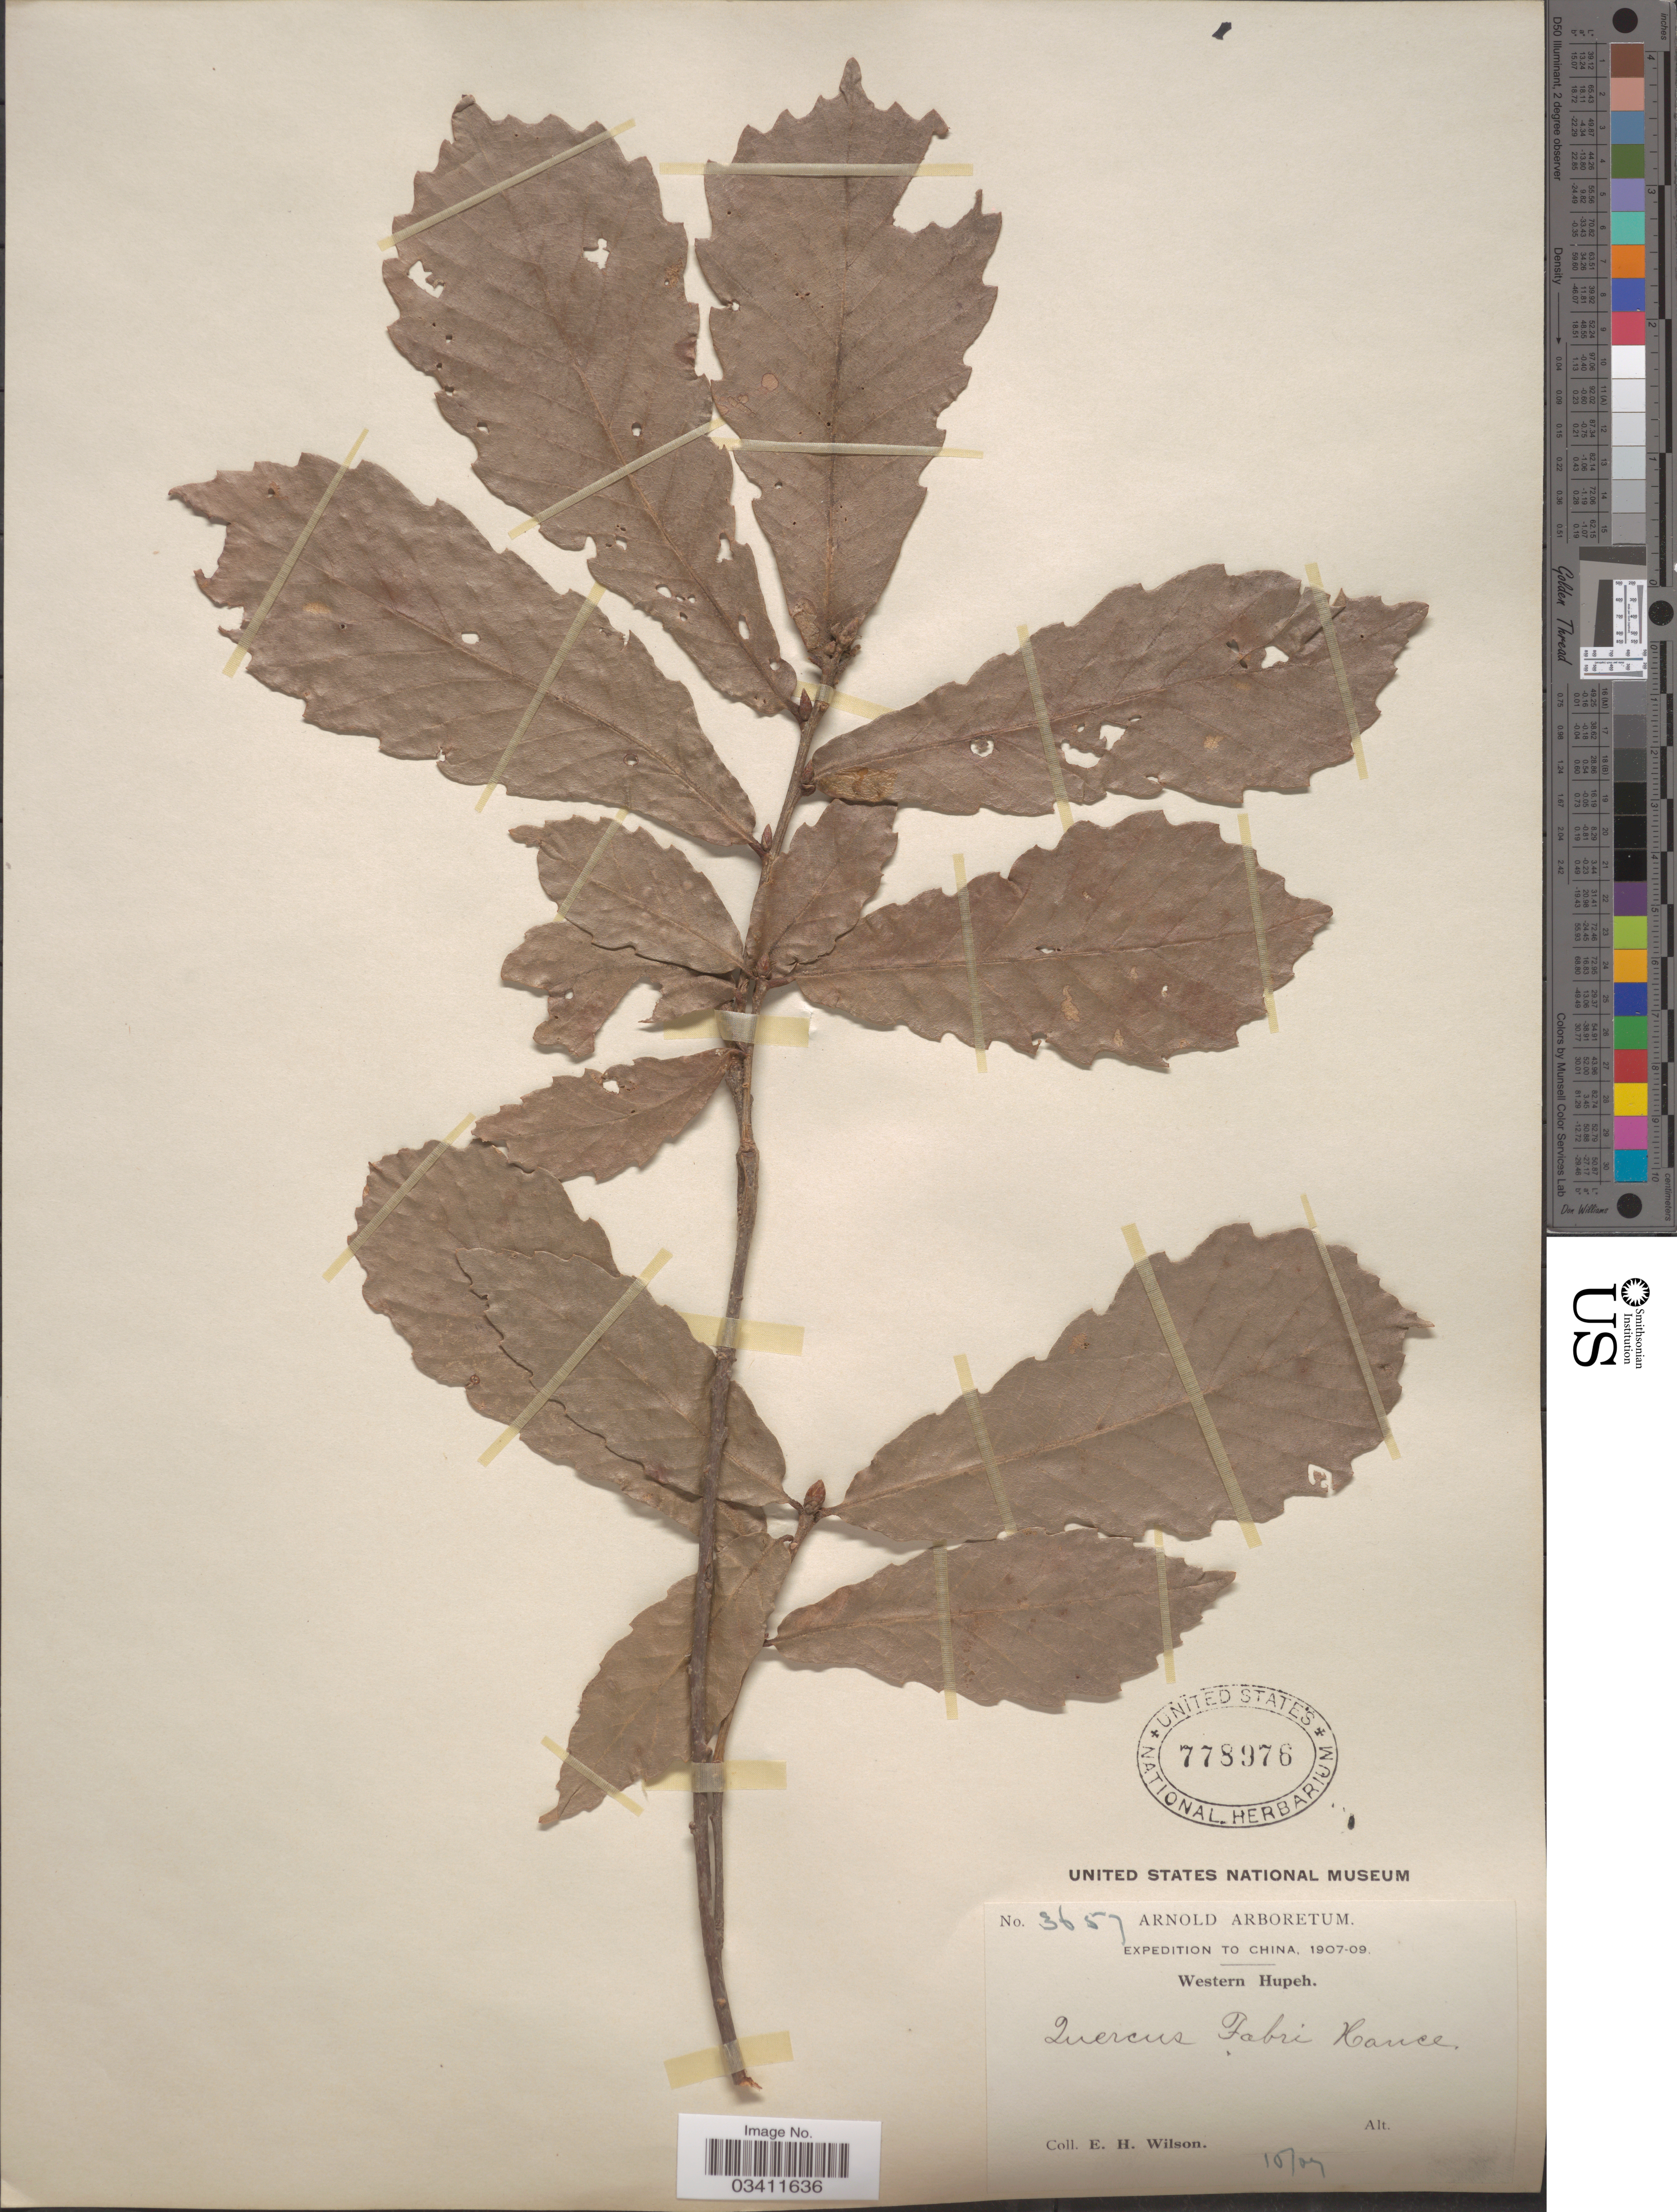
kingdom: Plantae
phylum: Tracheophyta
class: Magnoliopsida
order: Fagales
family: Fagaceae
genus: Quercus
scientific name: Quercus fabrei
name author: Hance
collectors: E. Wilson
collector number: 3657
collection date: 1907-10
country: China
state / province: Hubei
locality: Western Hupeh.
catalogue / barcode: US 778976